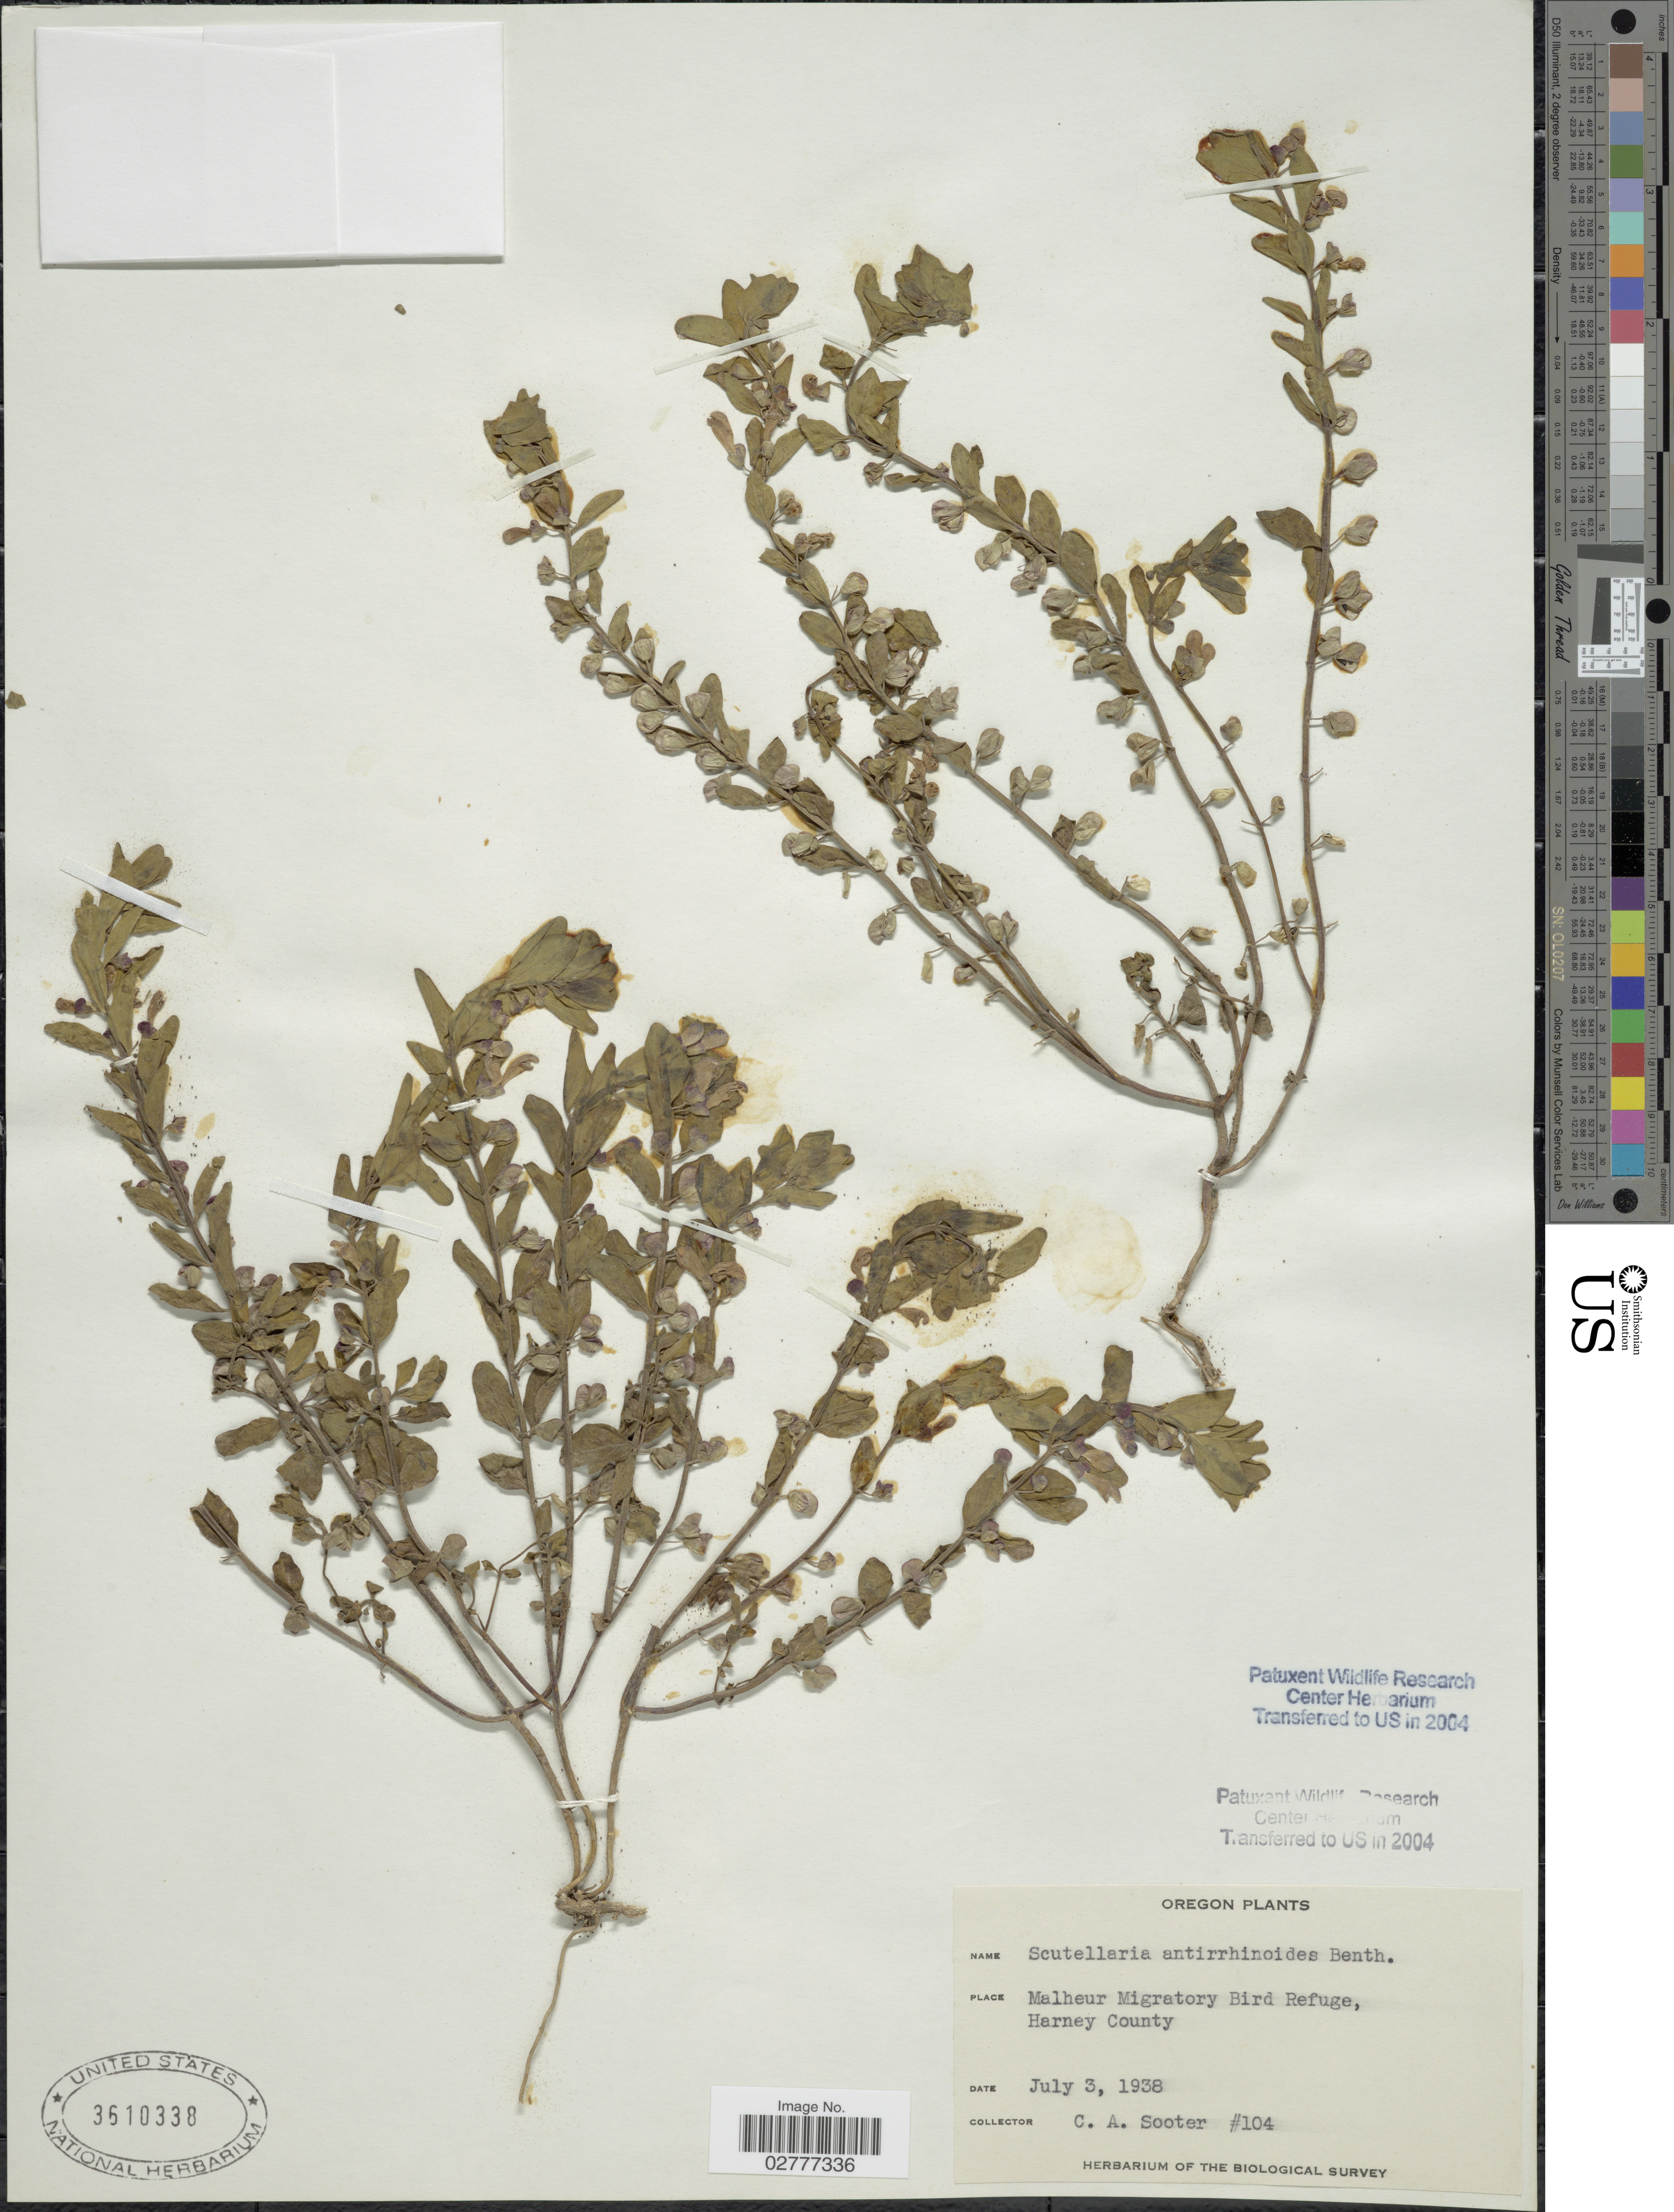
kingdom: Plantae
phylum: Tracheophyta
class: Magnoliopsida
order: Lamiales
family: Lamiaceae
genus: Scutellaria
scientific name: Scutellaria antirrhinoides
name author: Benth.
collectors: C. Sooter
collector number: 104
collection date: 1938-07-03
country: United States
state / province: Oregon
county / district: Harney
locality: Malheur Migratory Bird Refuge, Harney County.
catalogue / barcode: US 3610338